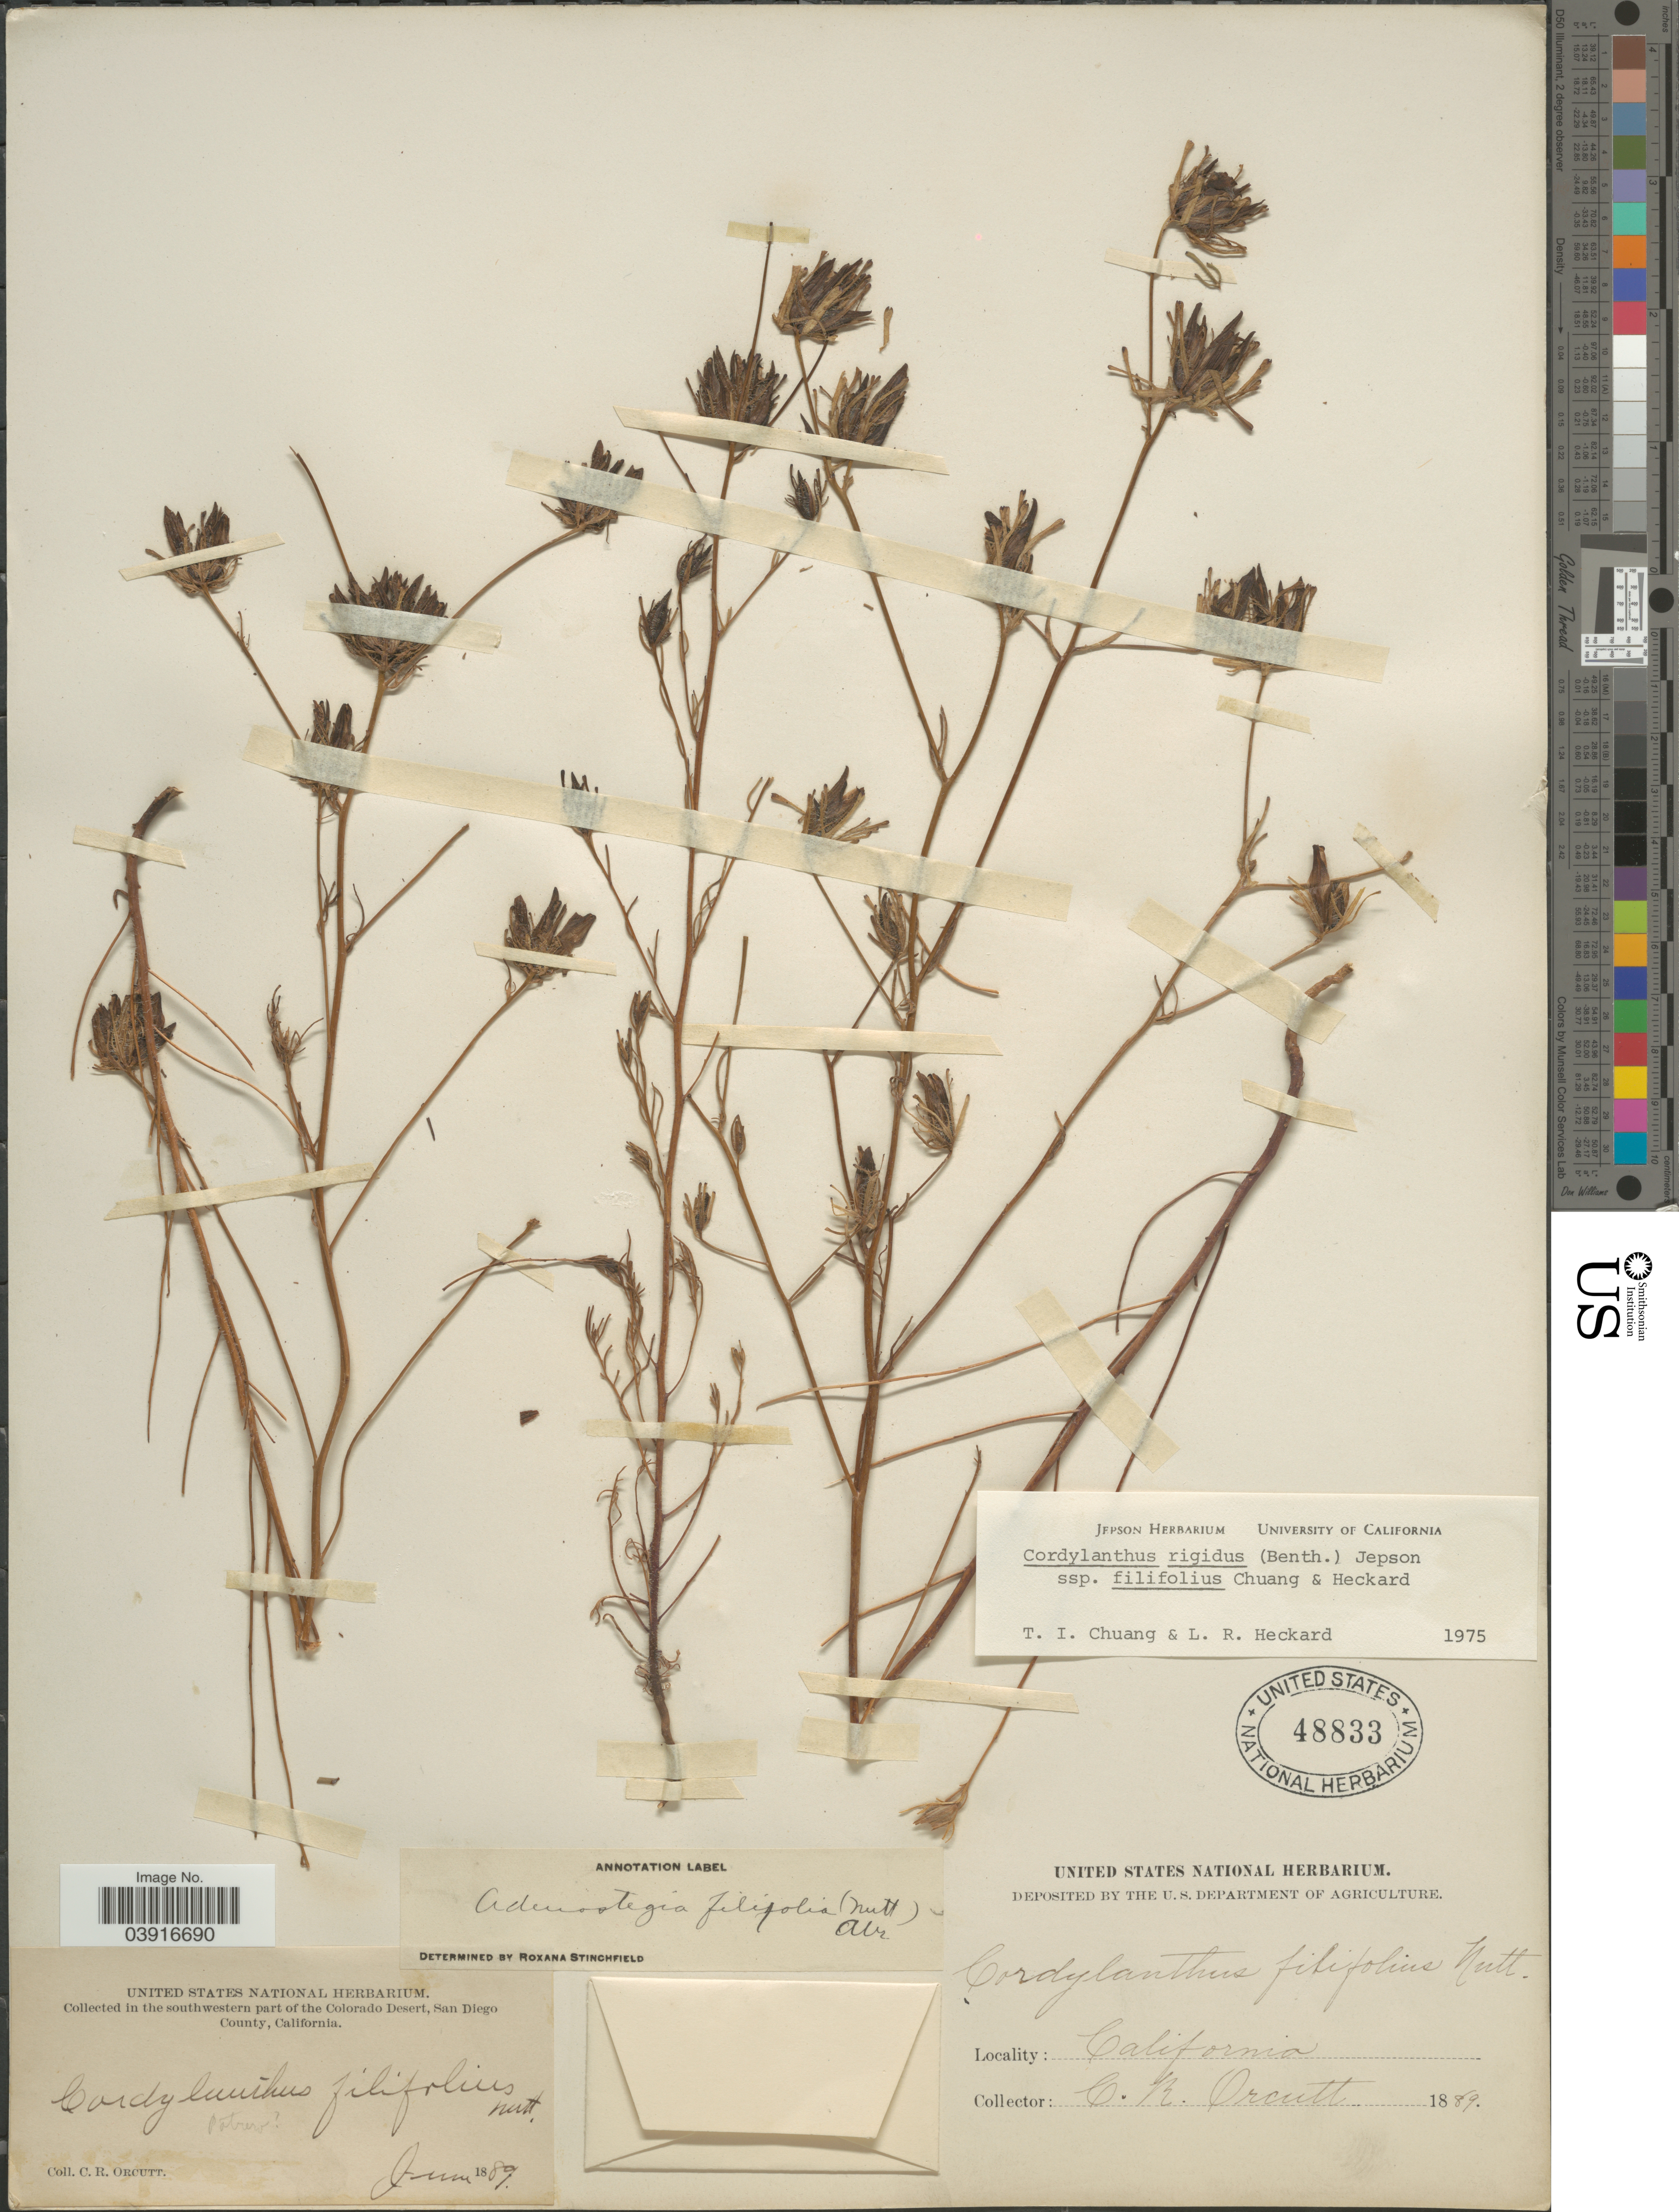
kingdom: Plantae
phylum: Tracheophyta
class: Magnoliopsida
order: Lamiales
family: Orobanchaceae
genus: Cordylanthus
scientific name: Cordylanthus rigidus subsp. filifolius T.I. Chuang & Heckard, ined.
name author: T.I. Chuang & Heckard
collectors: C. R. Orcutt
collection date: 1889-06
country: United States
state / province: California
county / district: San Diego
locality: In the southwestern part of the Colorado Desert, San Diego County. Potrero [unsure placement]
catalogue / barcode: US 48833